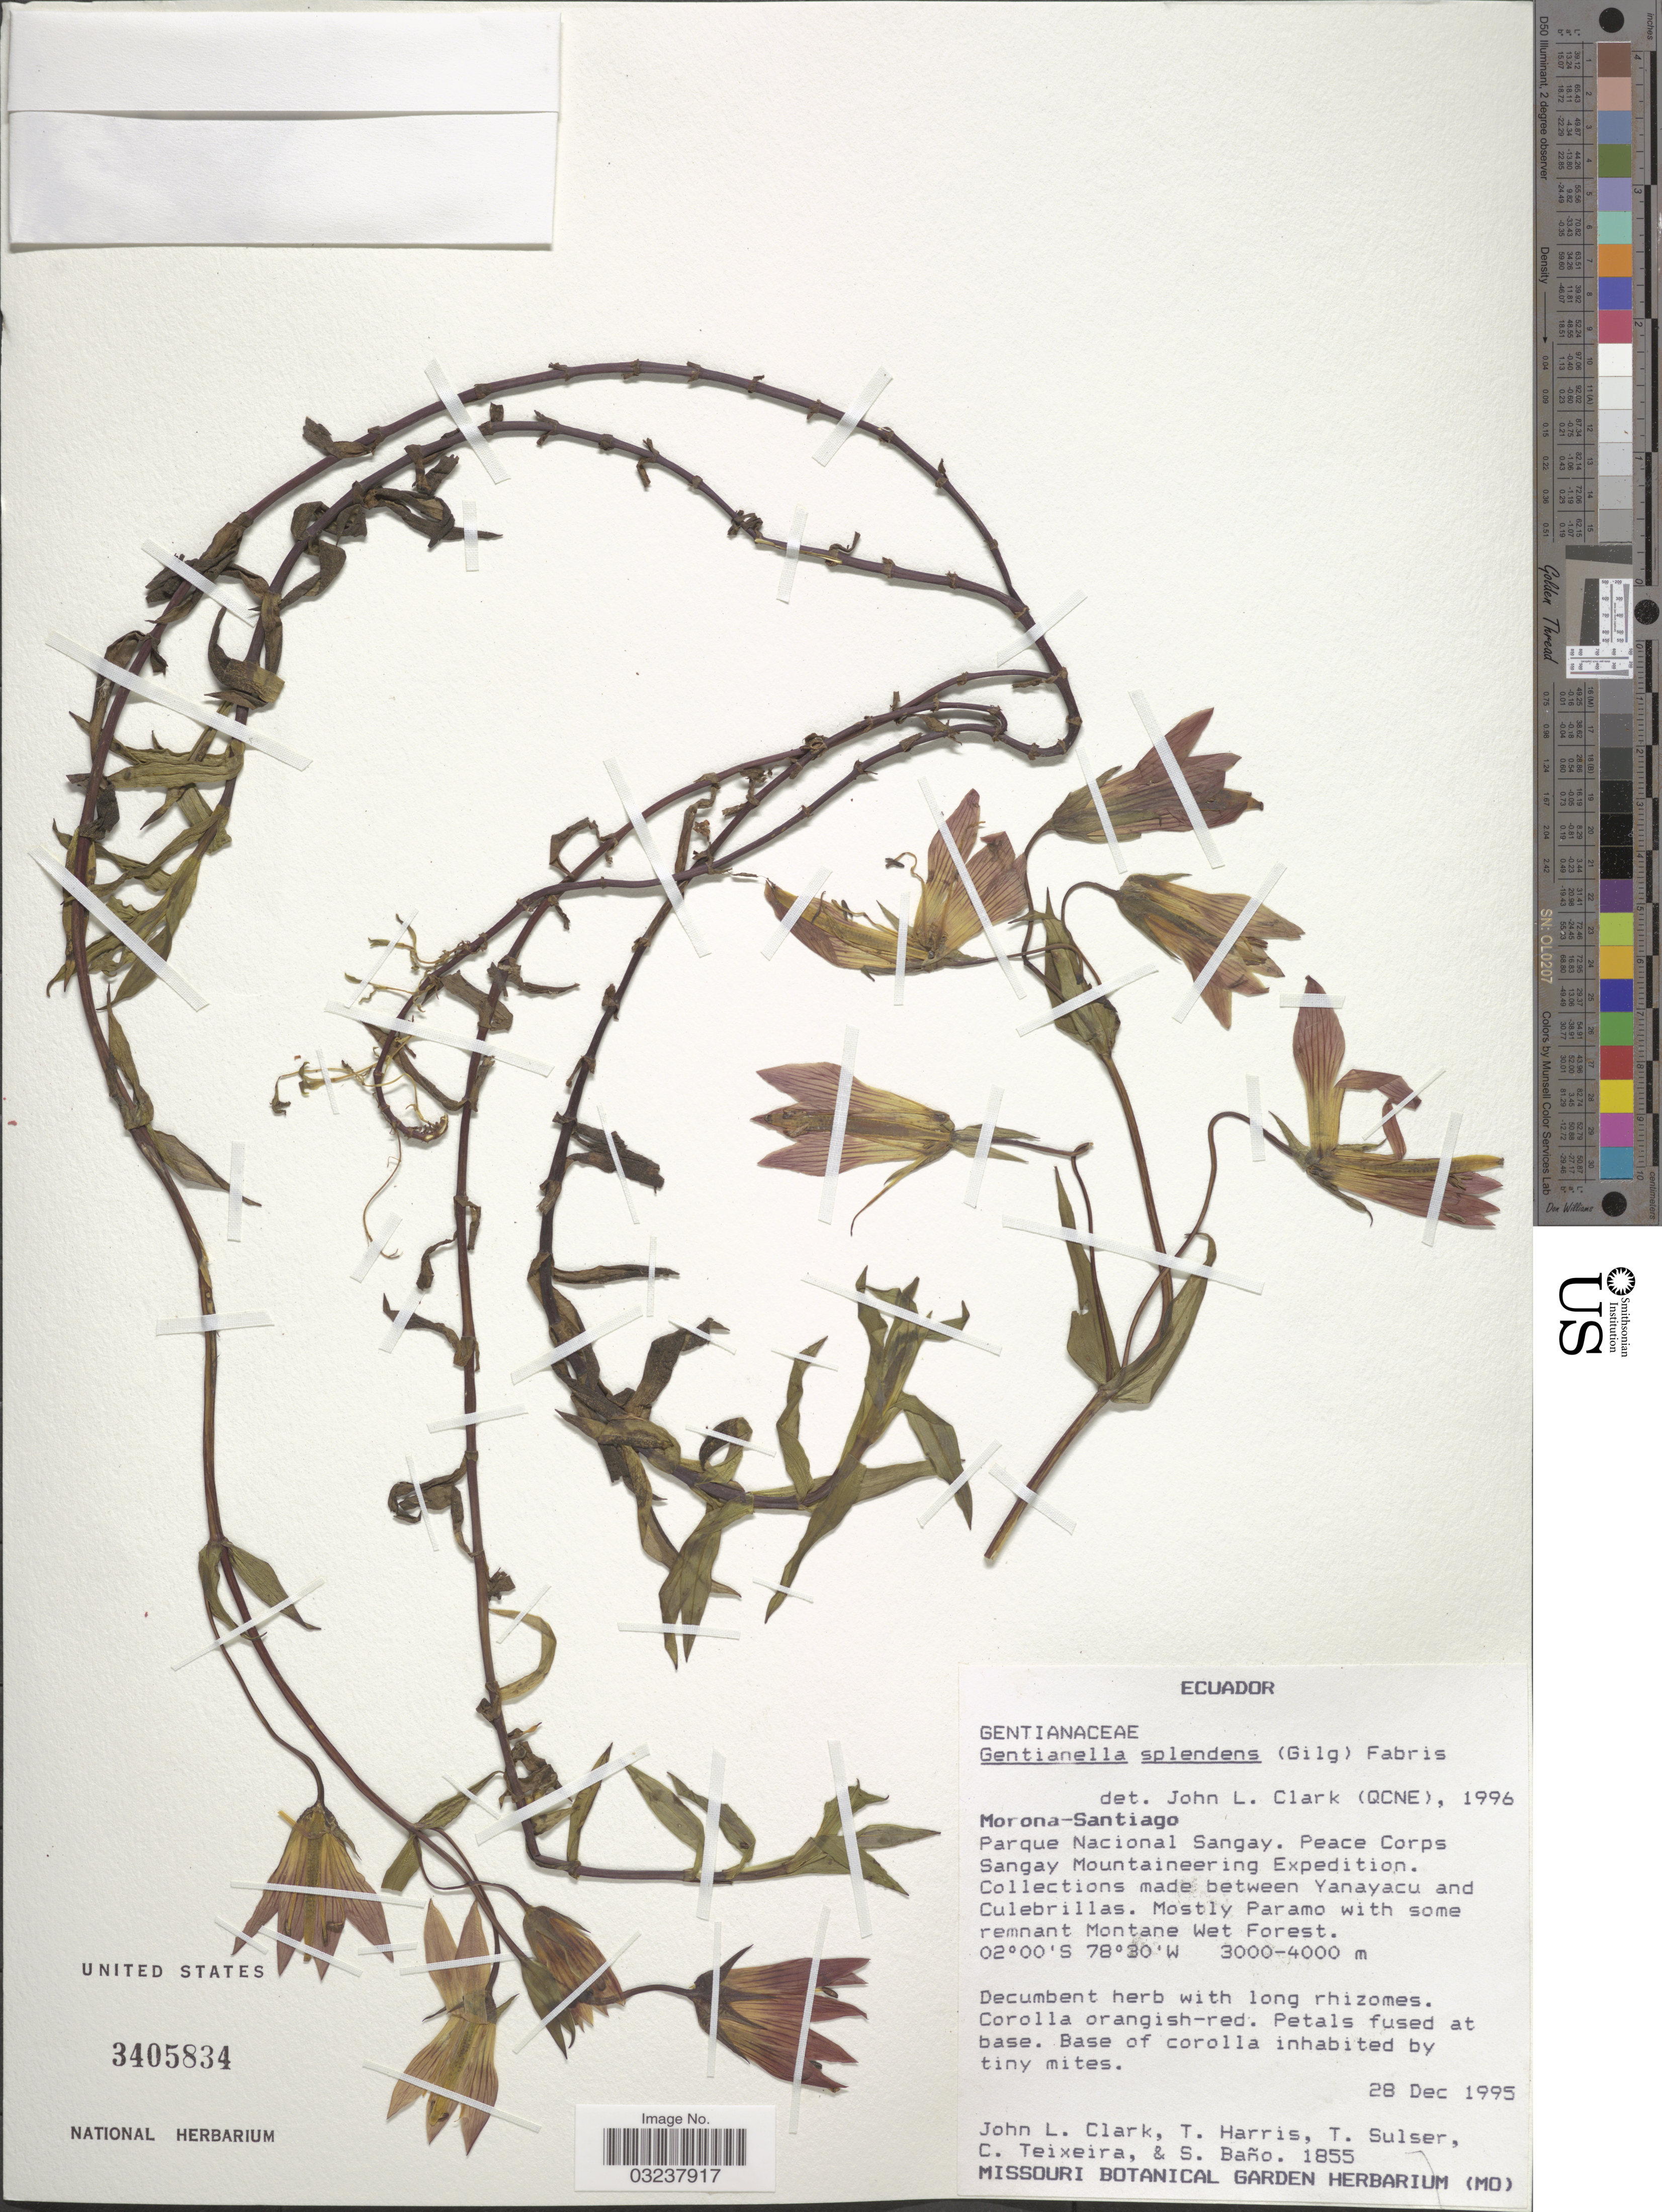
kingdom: Plantae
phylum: Tracheophyta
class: Magnoliopsida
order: Gentianales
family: Gentianaceae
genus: Gentianella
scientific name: Gentianella splendens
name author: (Gilg) Fabris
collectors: J. L. Clark, T. Harris, T. Sulser, C. Teixeira & S. Bano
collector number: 1855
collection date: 1995-12-28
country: Ecuador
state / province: Morona-Santiago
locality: Parque Nacional Sangay. Peace Corps Sangay Mountaineering Expedition. Between Yanayacu and Culebrillas.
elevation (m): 3000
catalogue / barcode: US 3405834